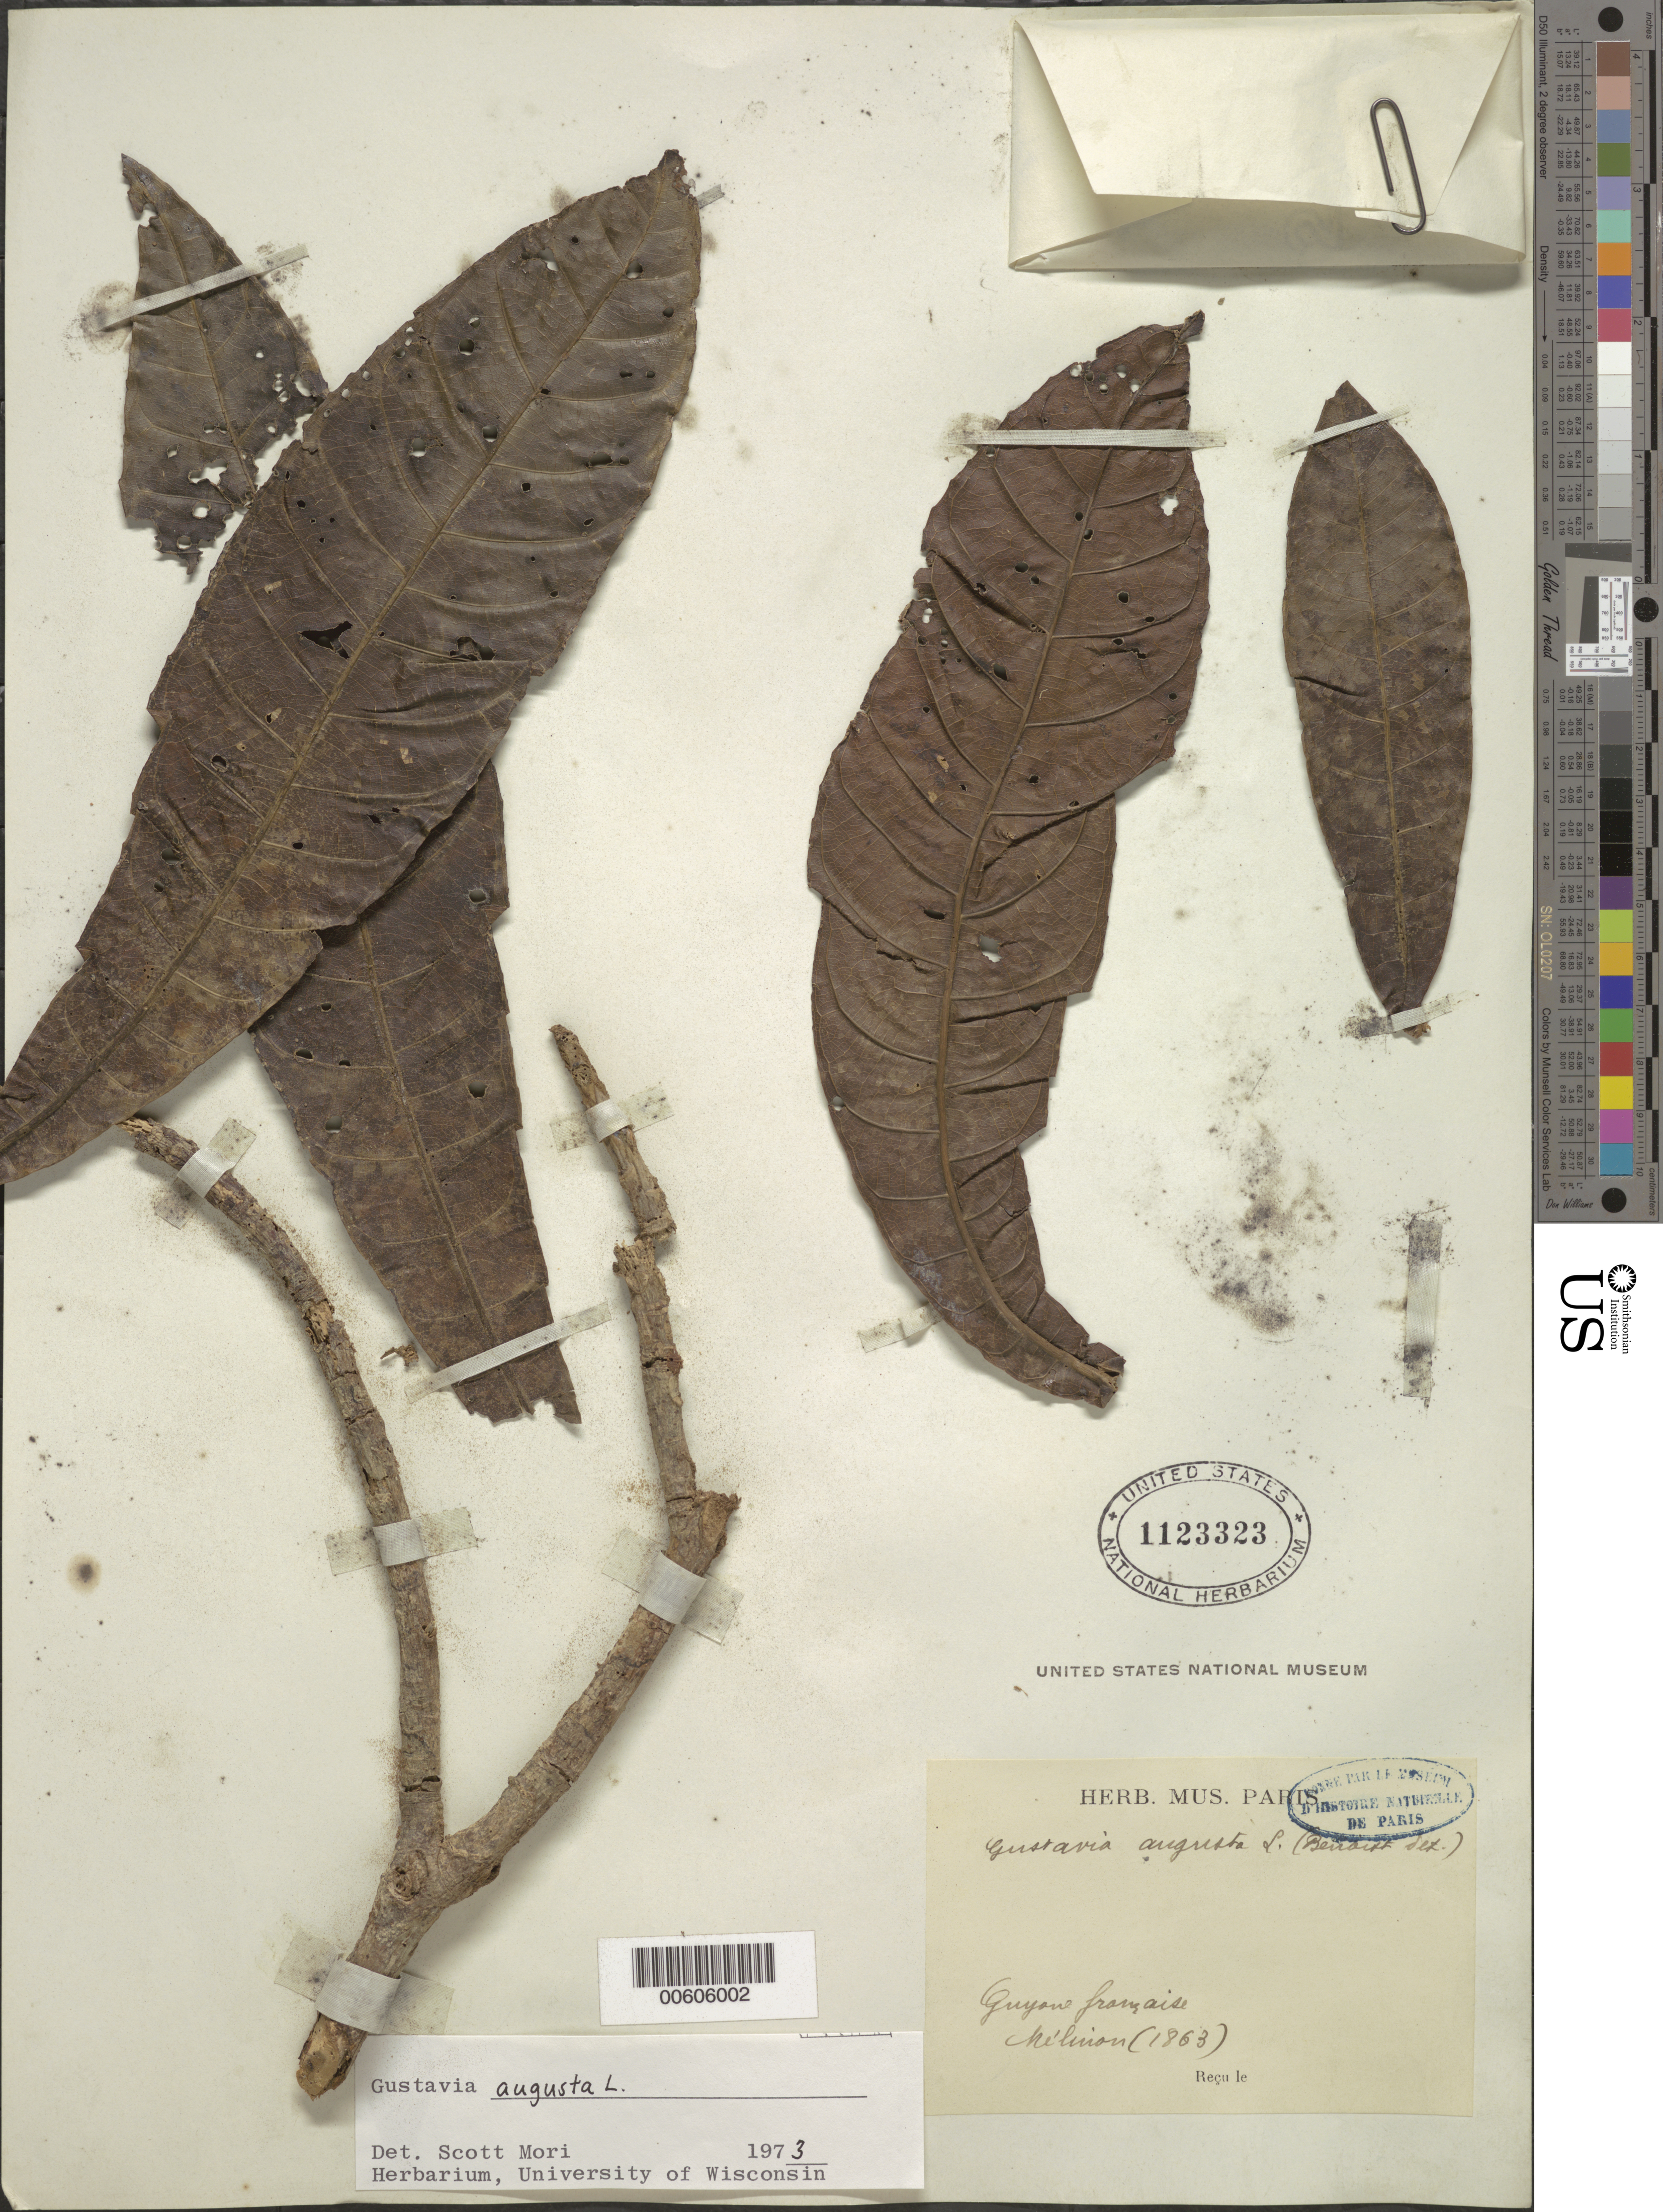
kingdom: Plantae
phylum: Tracheophyta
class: Magnoliopsida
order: Ericales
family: Lecythidaceae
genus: Gustavia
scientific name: Gustavia augusta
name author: L.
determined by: Mori, Scott A.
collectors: E. Mélinon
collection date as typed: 1863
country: French Guiana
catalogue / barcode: US 1123323